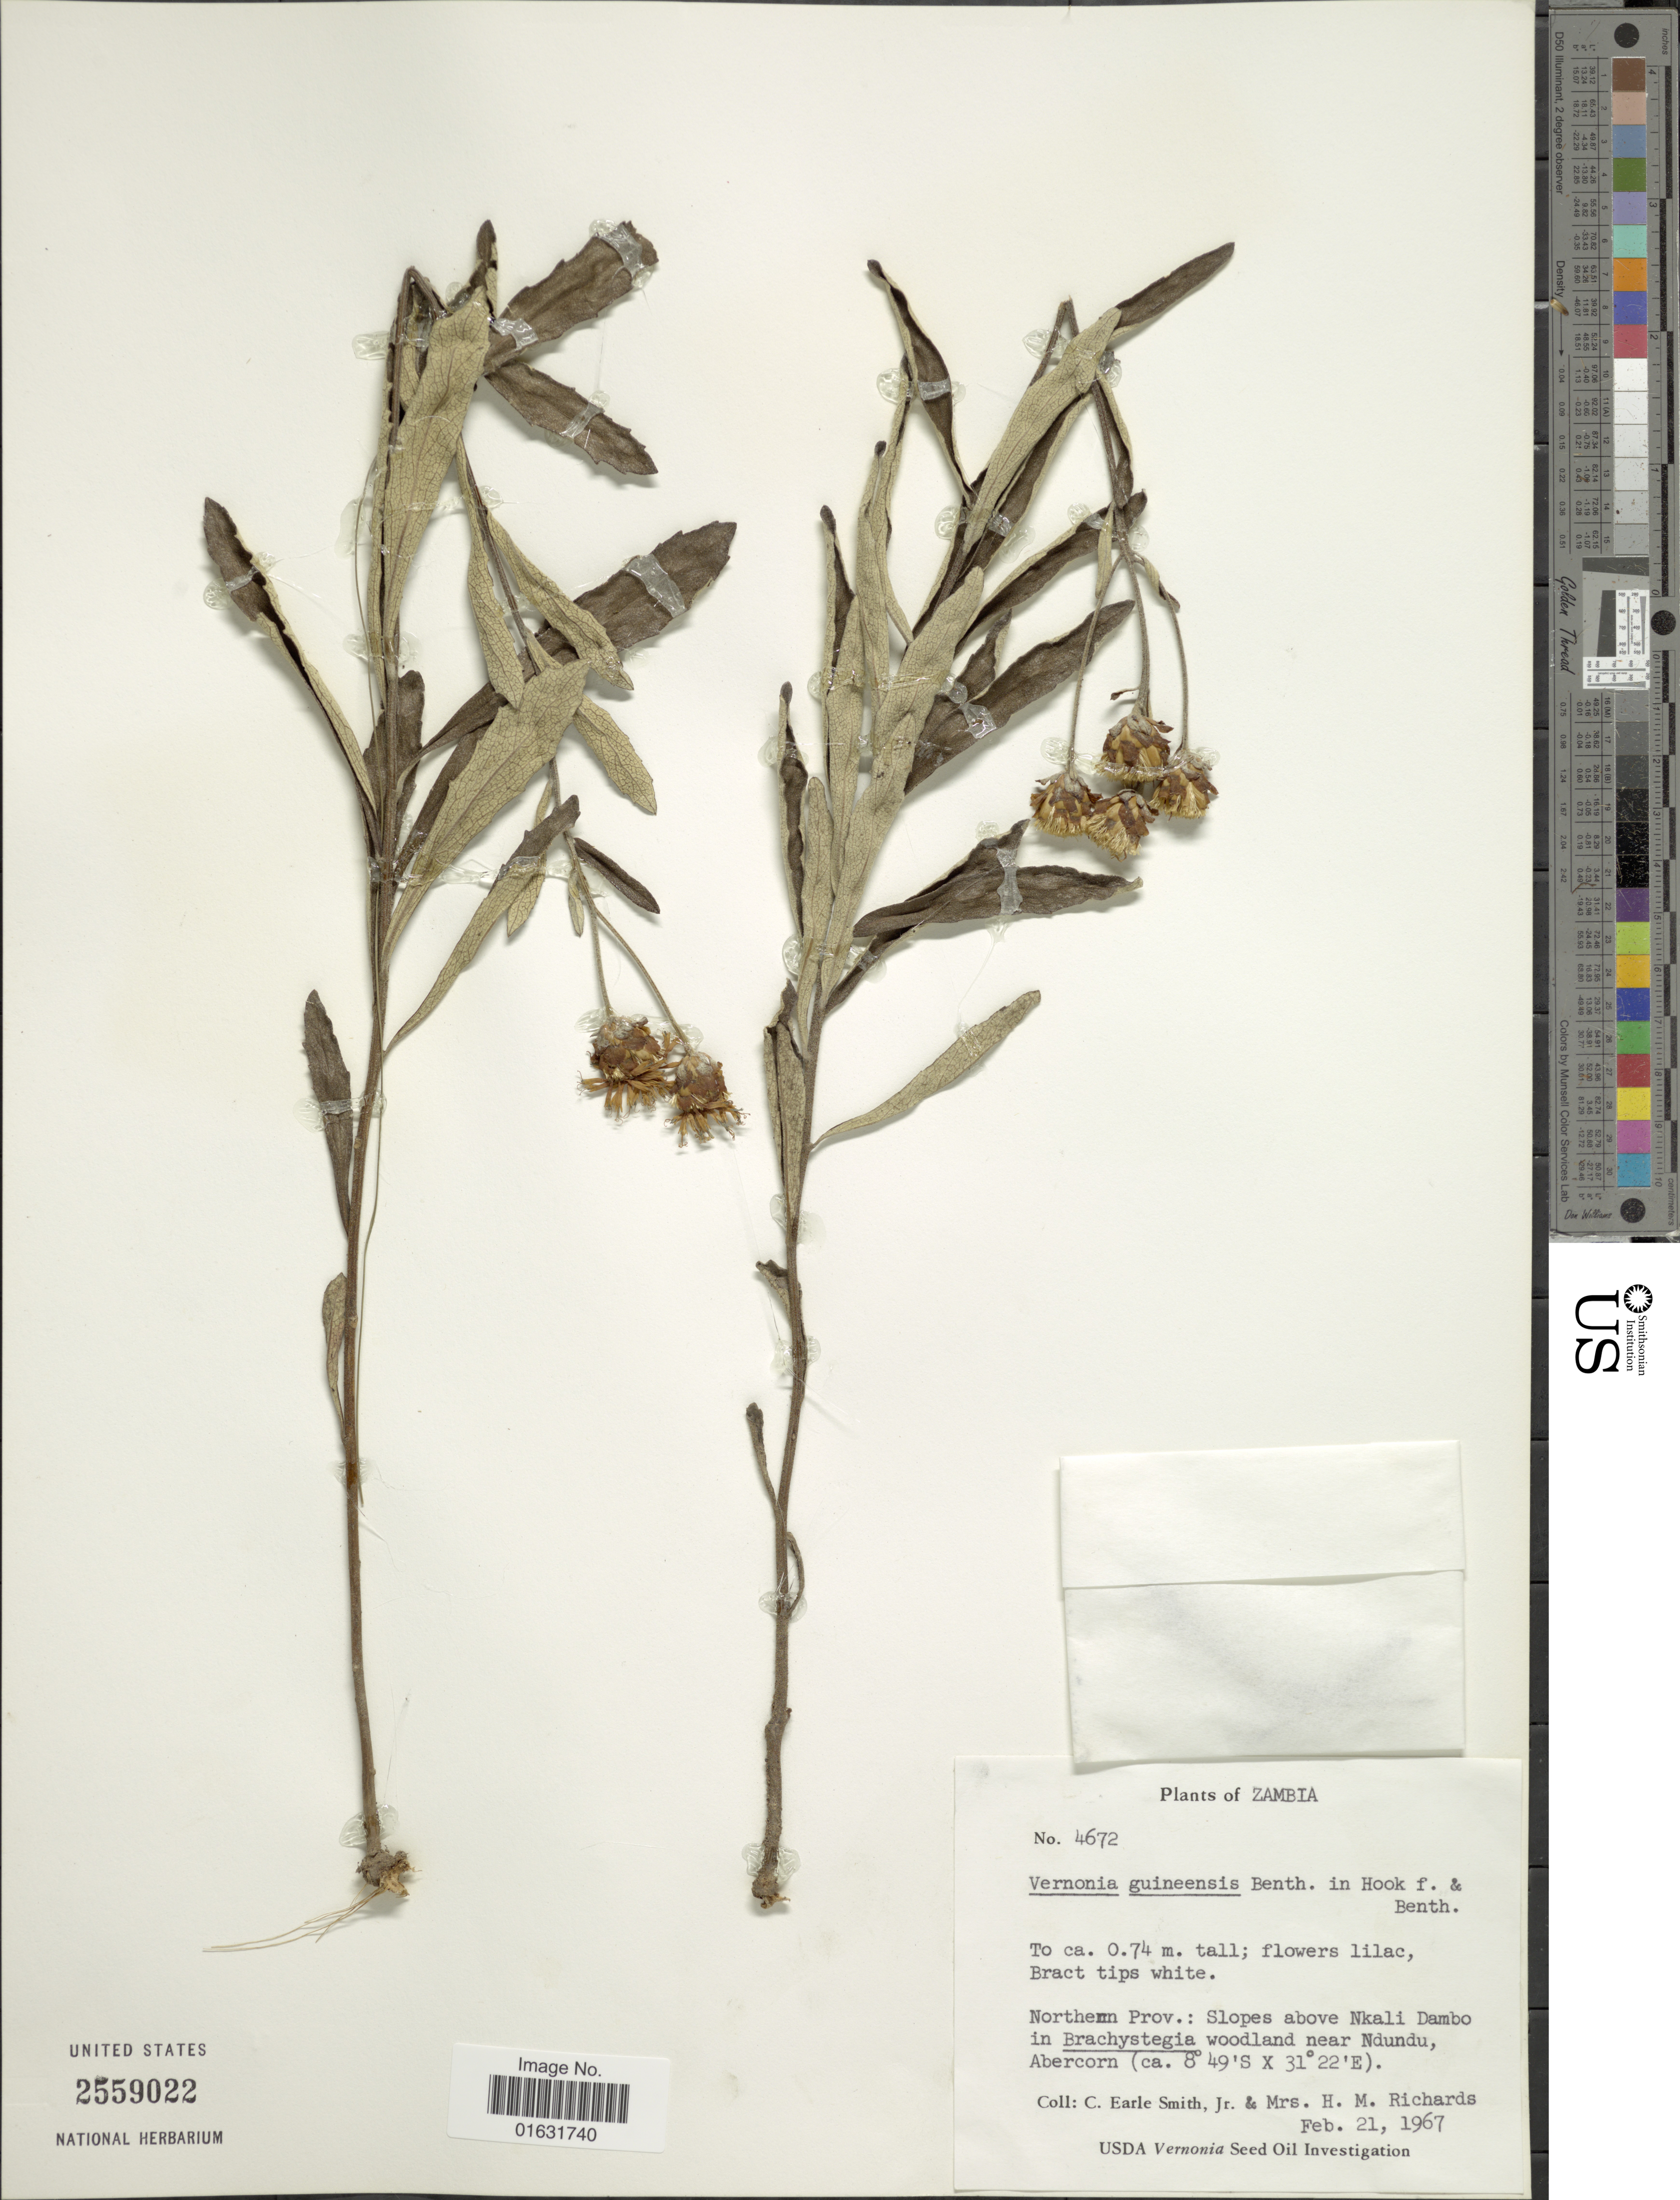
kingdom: Plantae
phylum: Tracheophyta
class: Magnoliopsida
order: Asterales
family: Asteraceae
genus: Baccharoides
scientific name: Baccharoides guineensis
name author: (Benth. in Benth. & Hook. f.) H. Rob.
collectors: C. E. Smith Jr. & H. Richards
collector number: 4672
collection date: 1967-02-21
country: Zambia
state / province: Northern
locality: Slopes above Nkali Dambo in Brachystegia woodland near Ndundu Abercorn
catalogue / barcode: US 2559022